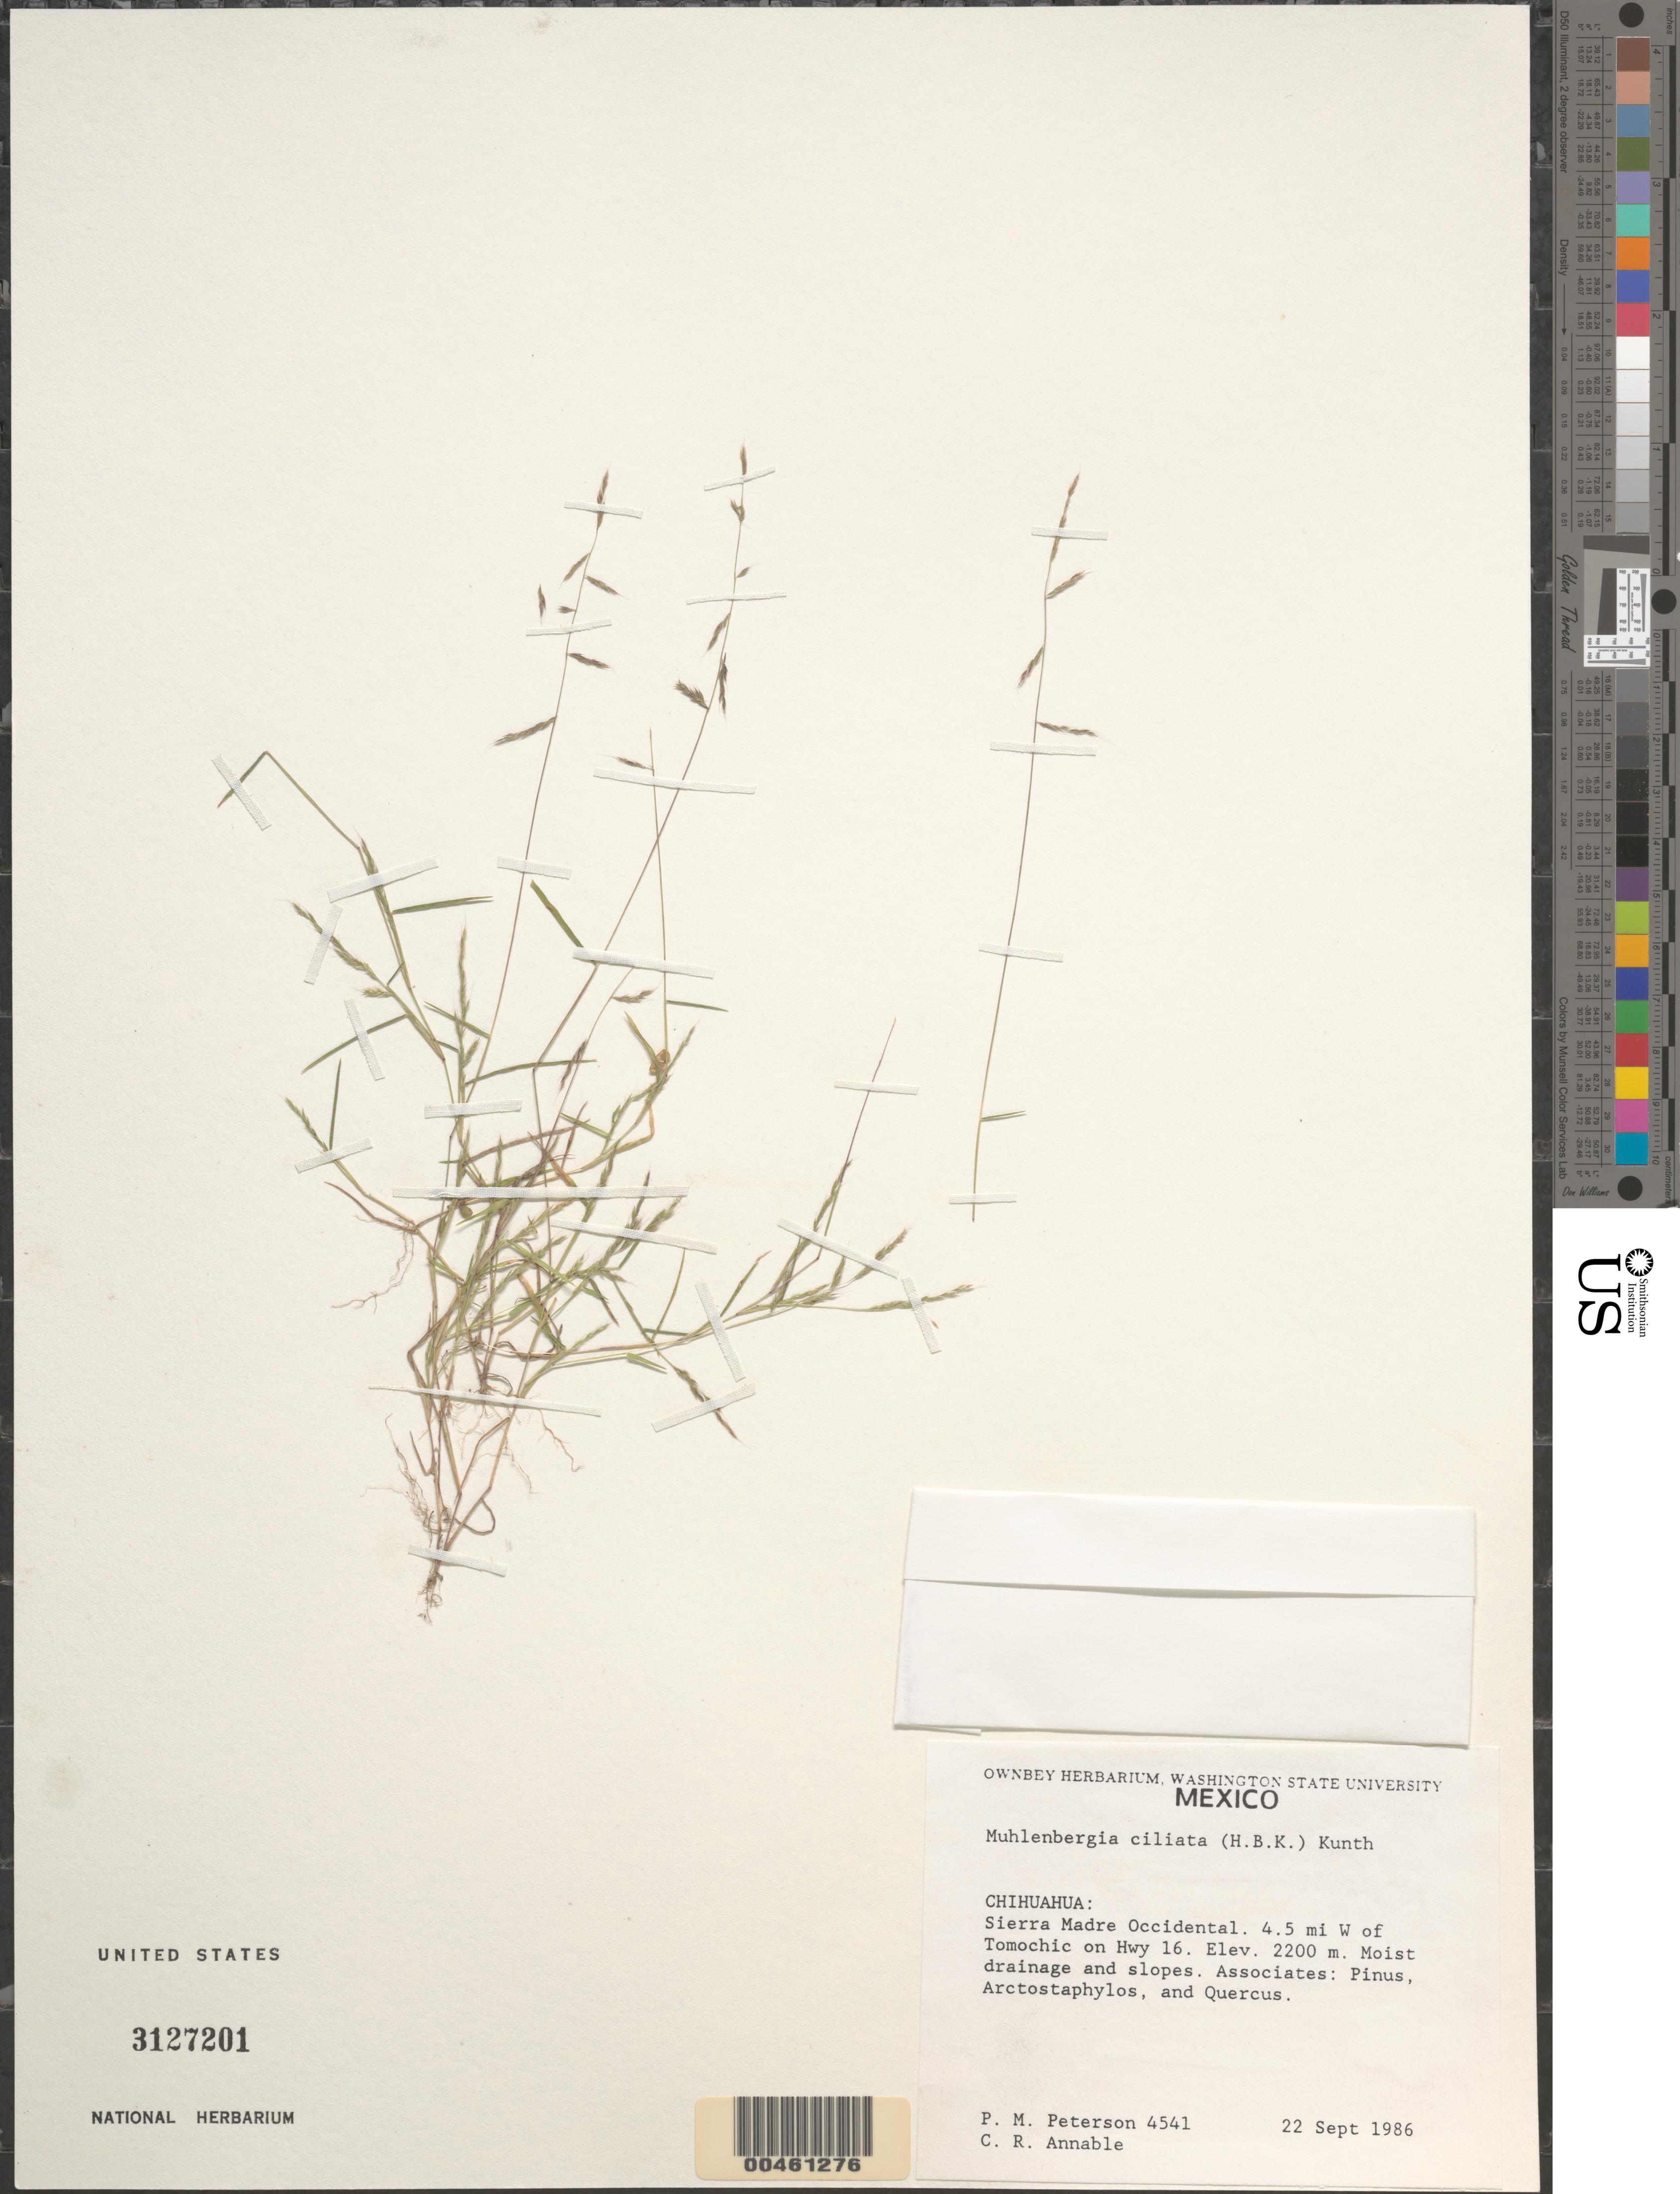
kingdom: Plantae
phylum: Tracheophyta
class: Liliopsida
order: Poales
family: Poaceae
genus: Muhlenbergia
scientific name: Muhlenbergia ciliata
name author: (Kunth) Trin.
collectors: P. M. Peterson & C. R. Annable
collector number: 04541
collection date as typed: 22 Sep 1986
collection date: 1986-09-22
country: Mexico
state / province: Chihuahua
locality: Sierra Madre Occidental, 4.5 miles W of Tomochic on Hwy 16.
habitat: Moist drainage and slopes, associated with Pinus, Arctostaphylos and Quercus.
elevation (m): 2200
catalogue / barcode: US 3127201